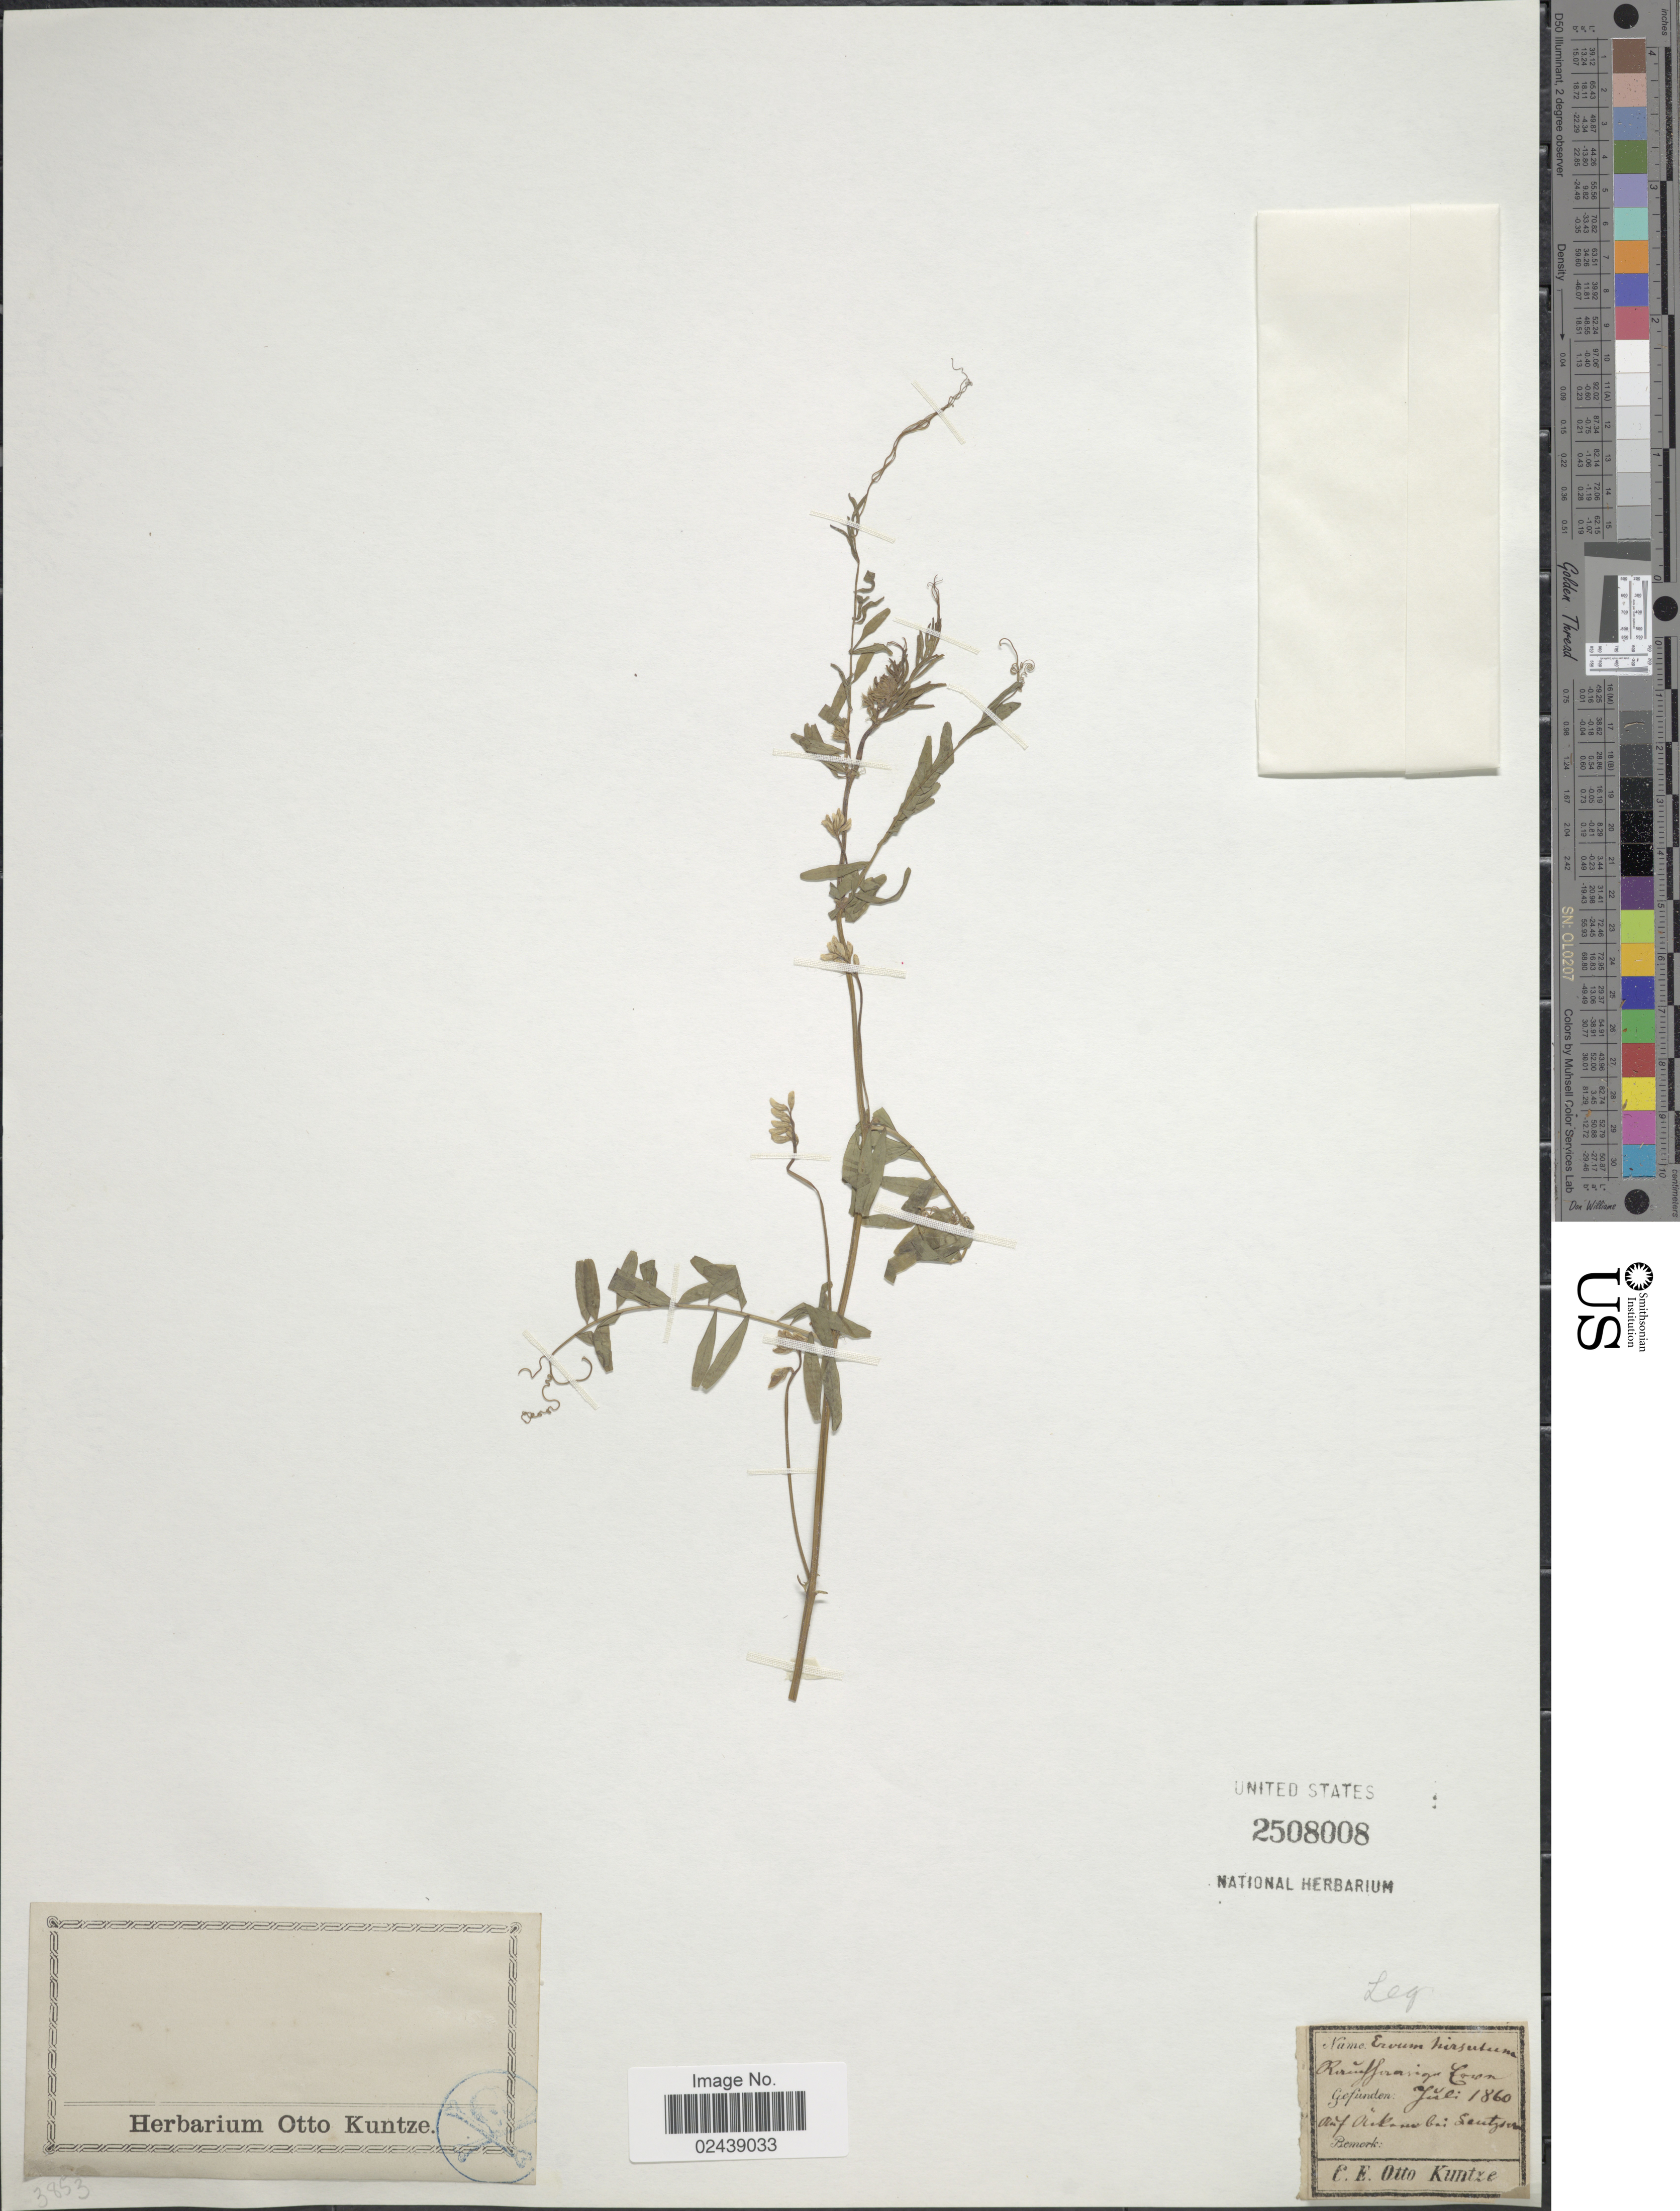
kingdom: Plantae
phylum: Tracheophyta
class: Magnoliopsida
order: Fabales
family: Fabaceae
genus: Vicia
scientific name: Vicia hirsuta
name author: (L.) A. Gray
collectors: C.E.O. Kuntze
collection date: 1860-07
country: Germany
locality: Aud Oikenear bei Lautzser [interpreted]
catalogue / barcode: US 2508008